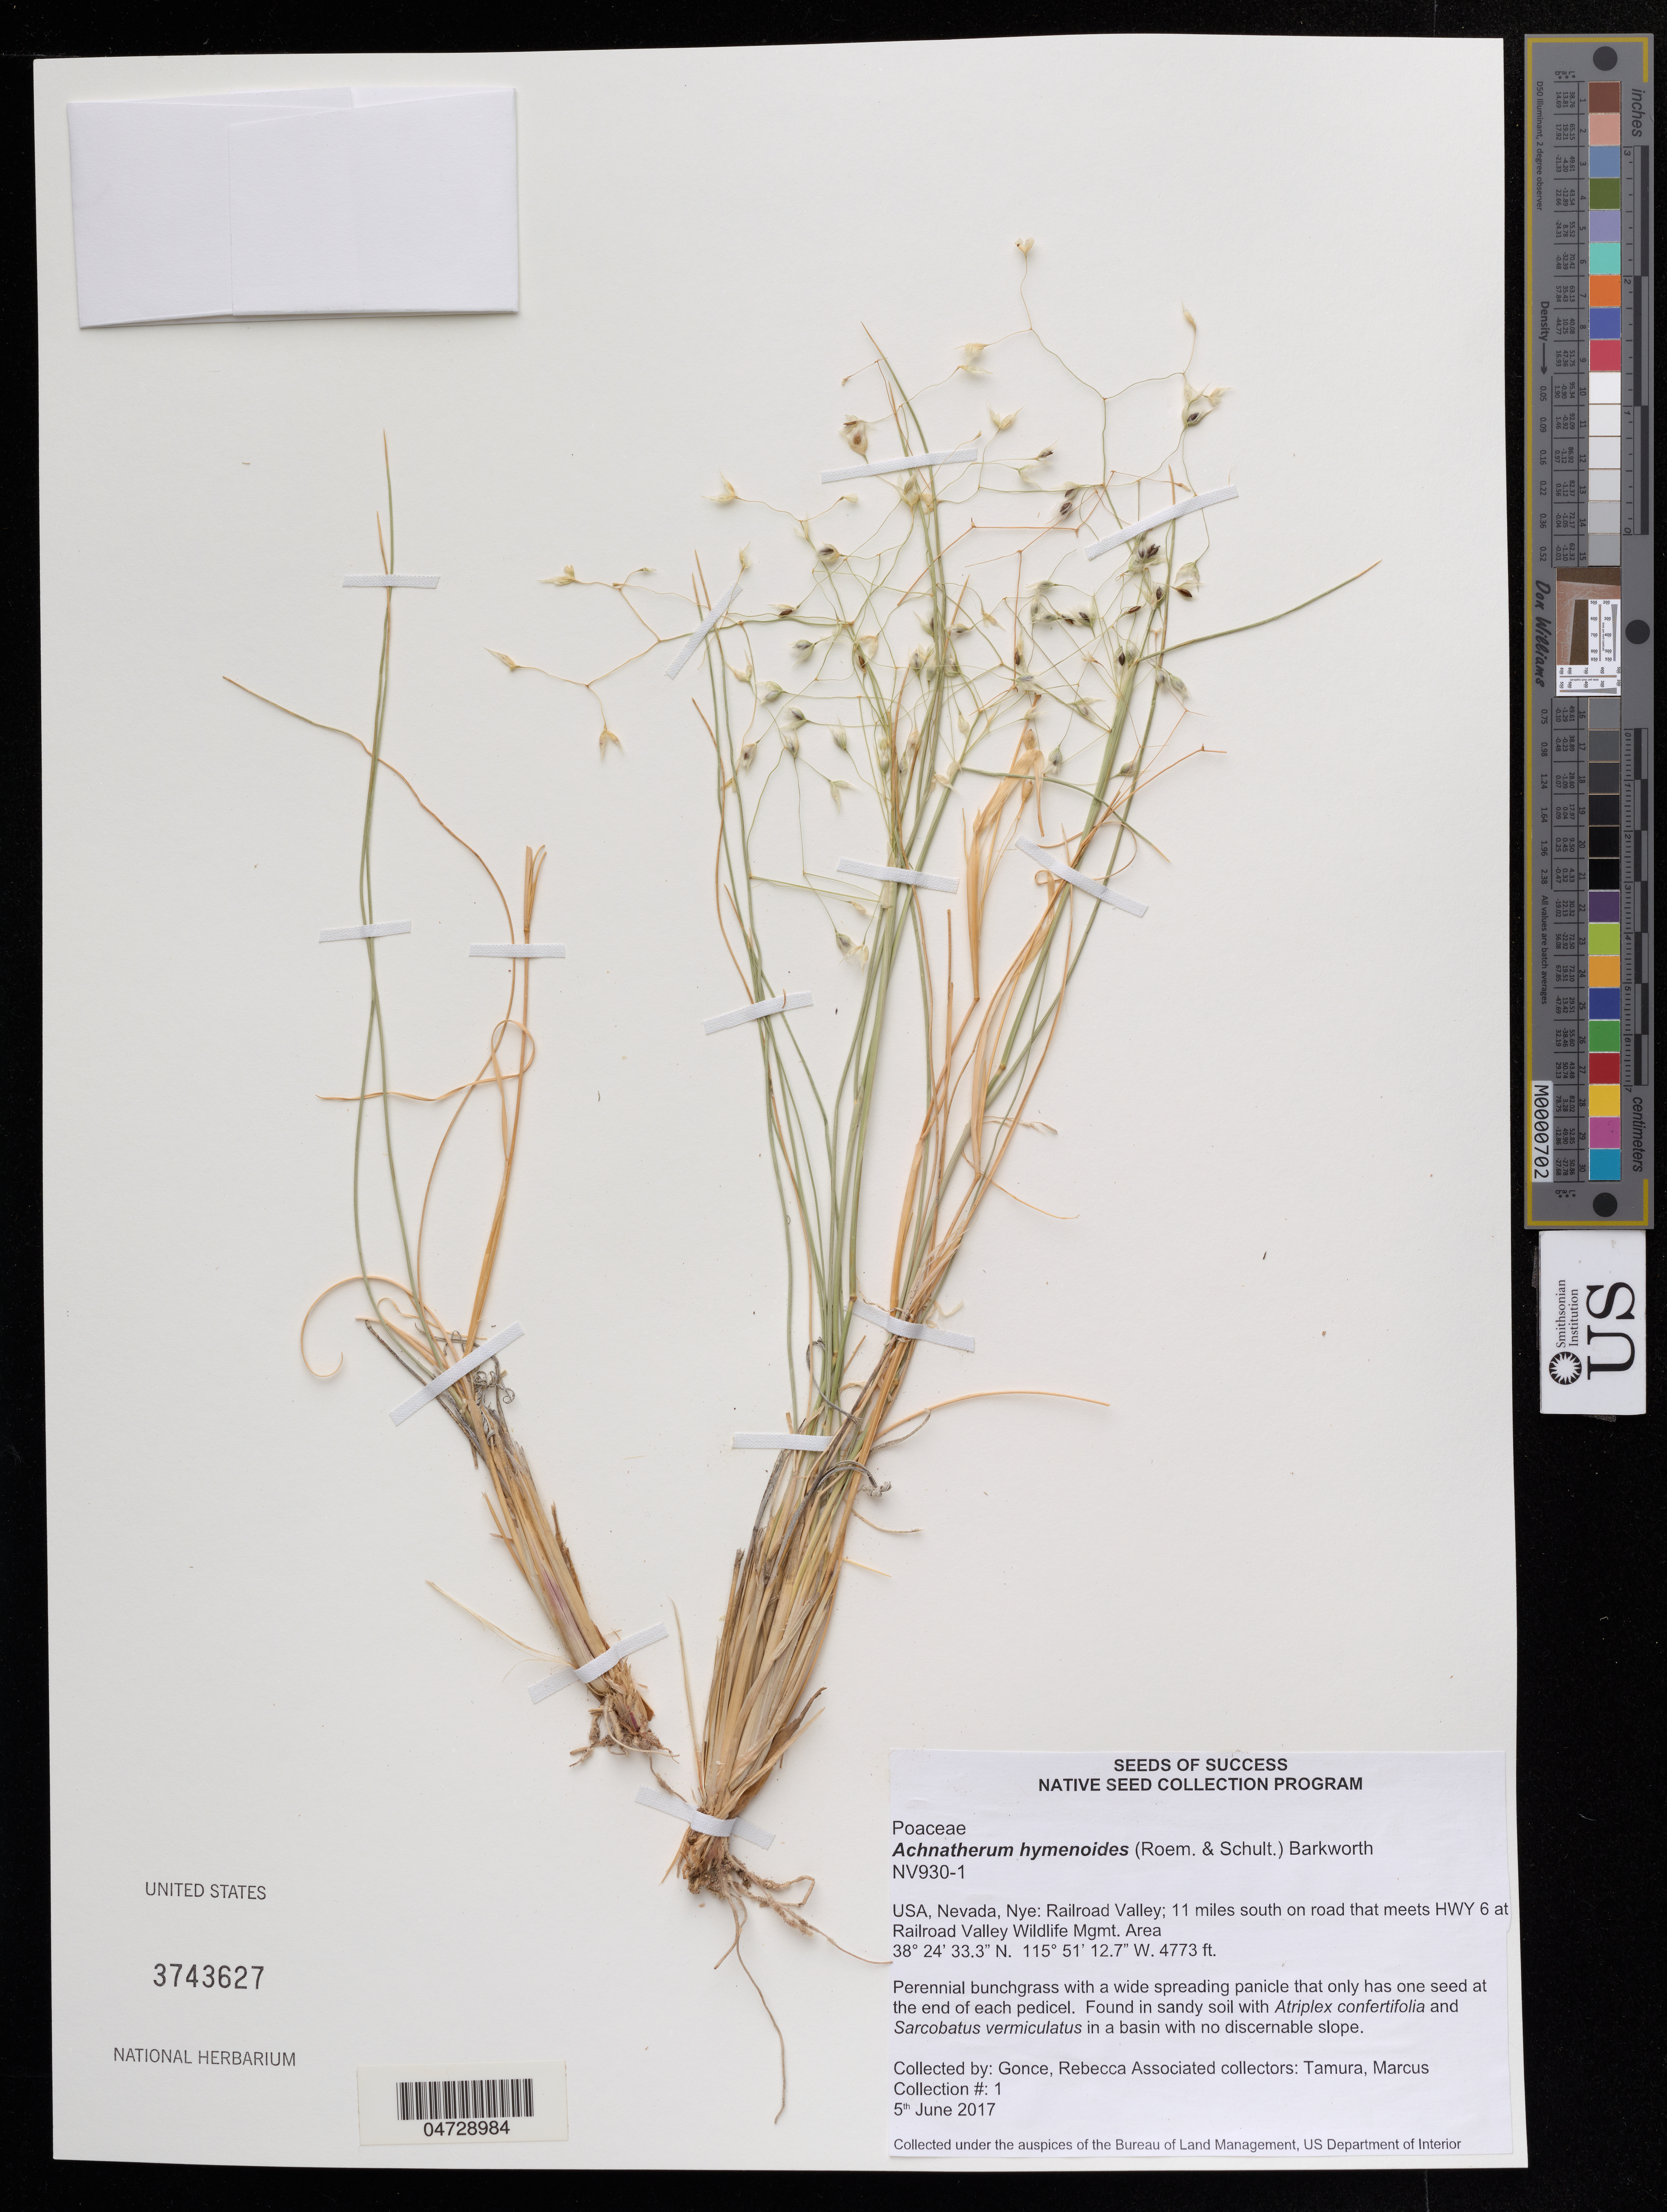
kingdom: Plantae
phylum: Tracheophyta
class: Liliopsida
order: Poales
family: Poaceae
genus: Achnatherum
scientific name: Achnatherum hymenoides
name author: (Roem. & Schult.) Barkworth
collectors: R. Gonce & M. Tamura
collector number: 1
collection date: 2017-06-05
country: United States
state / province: Nevada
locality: Nye: Railroad Valley; 11 miles south on road that meets HWY 6 at Railroad Valley Wildlife Mgmt. Area.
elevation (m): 1455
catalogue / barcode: US 3743627